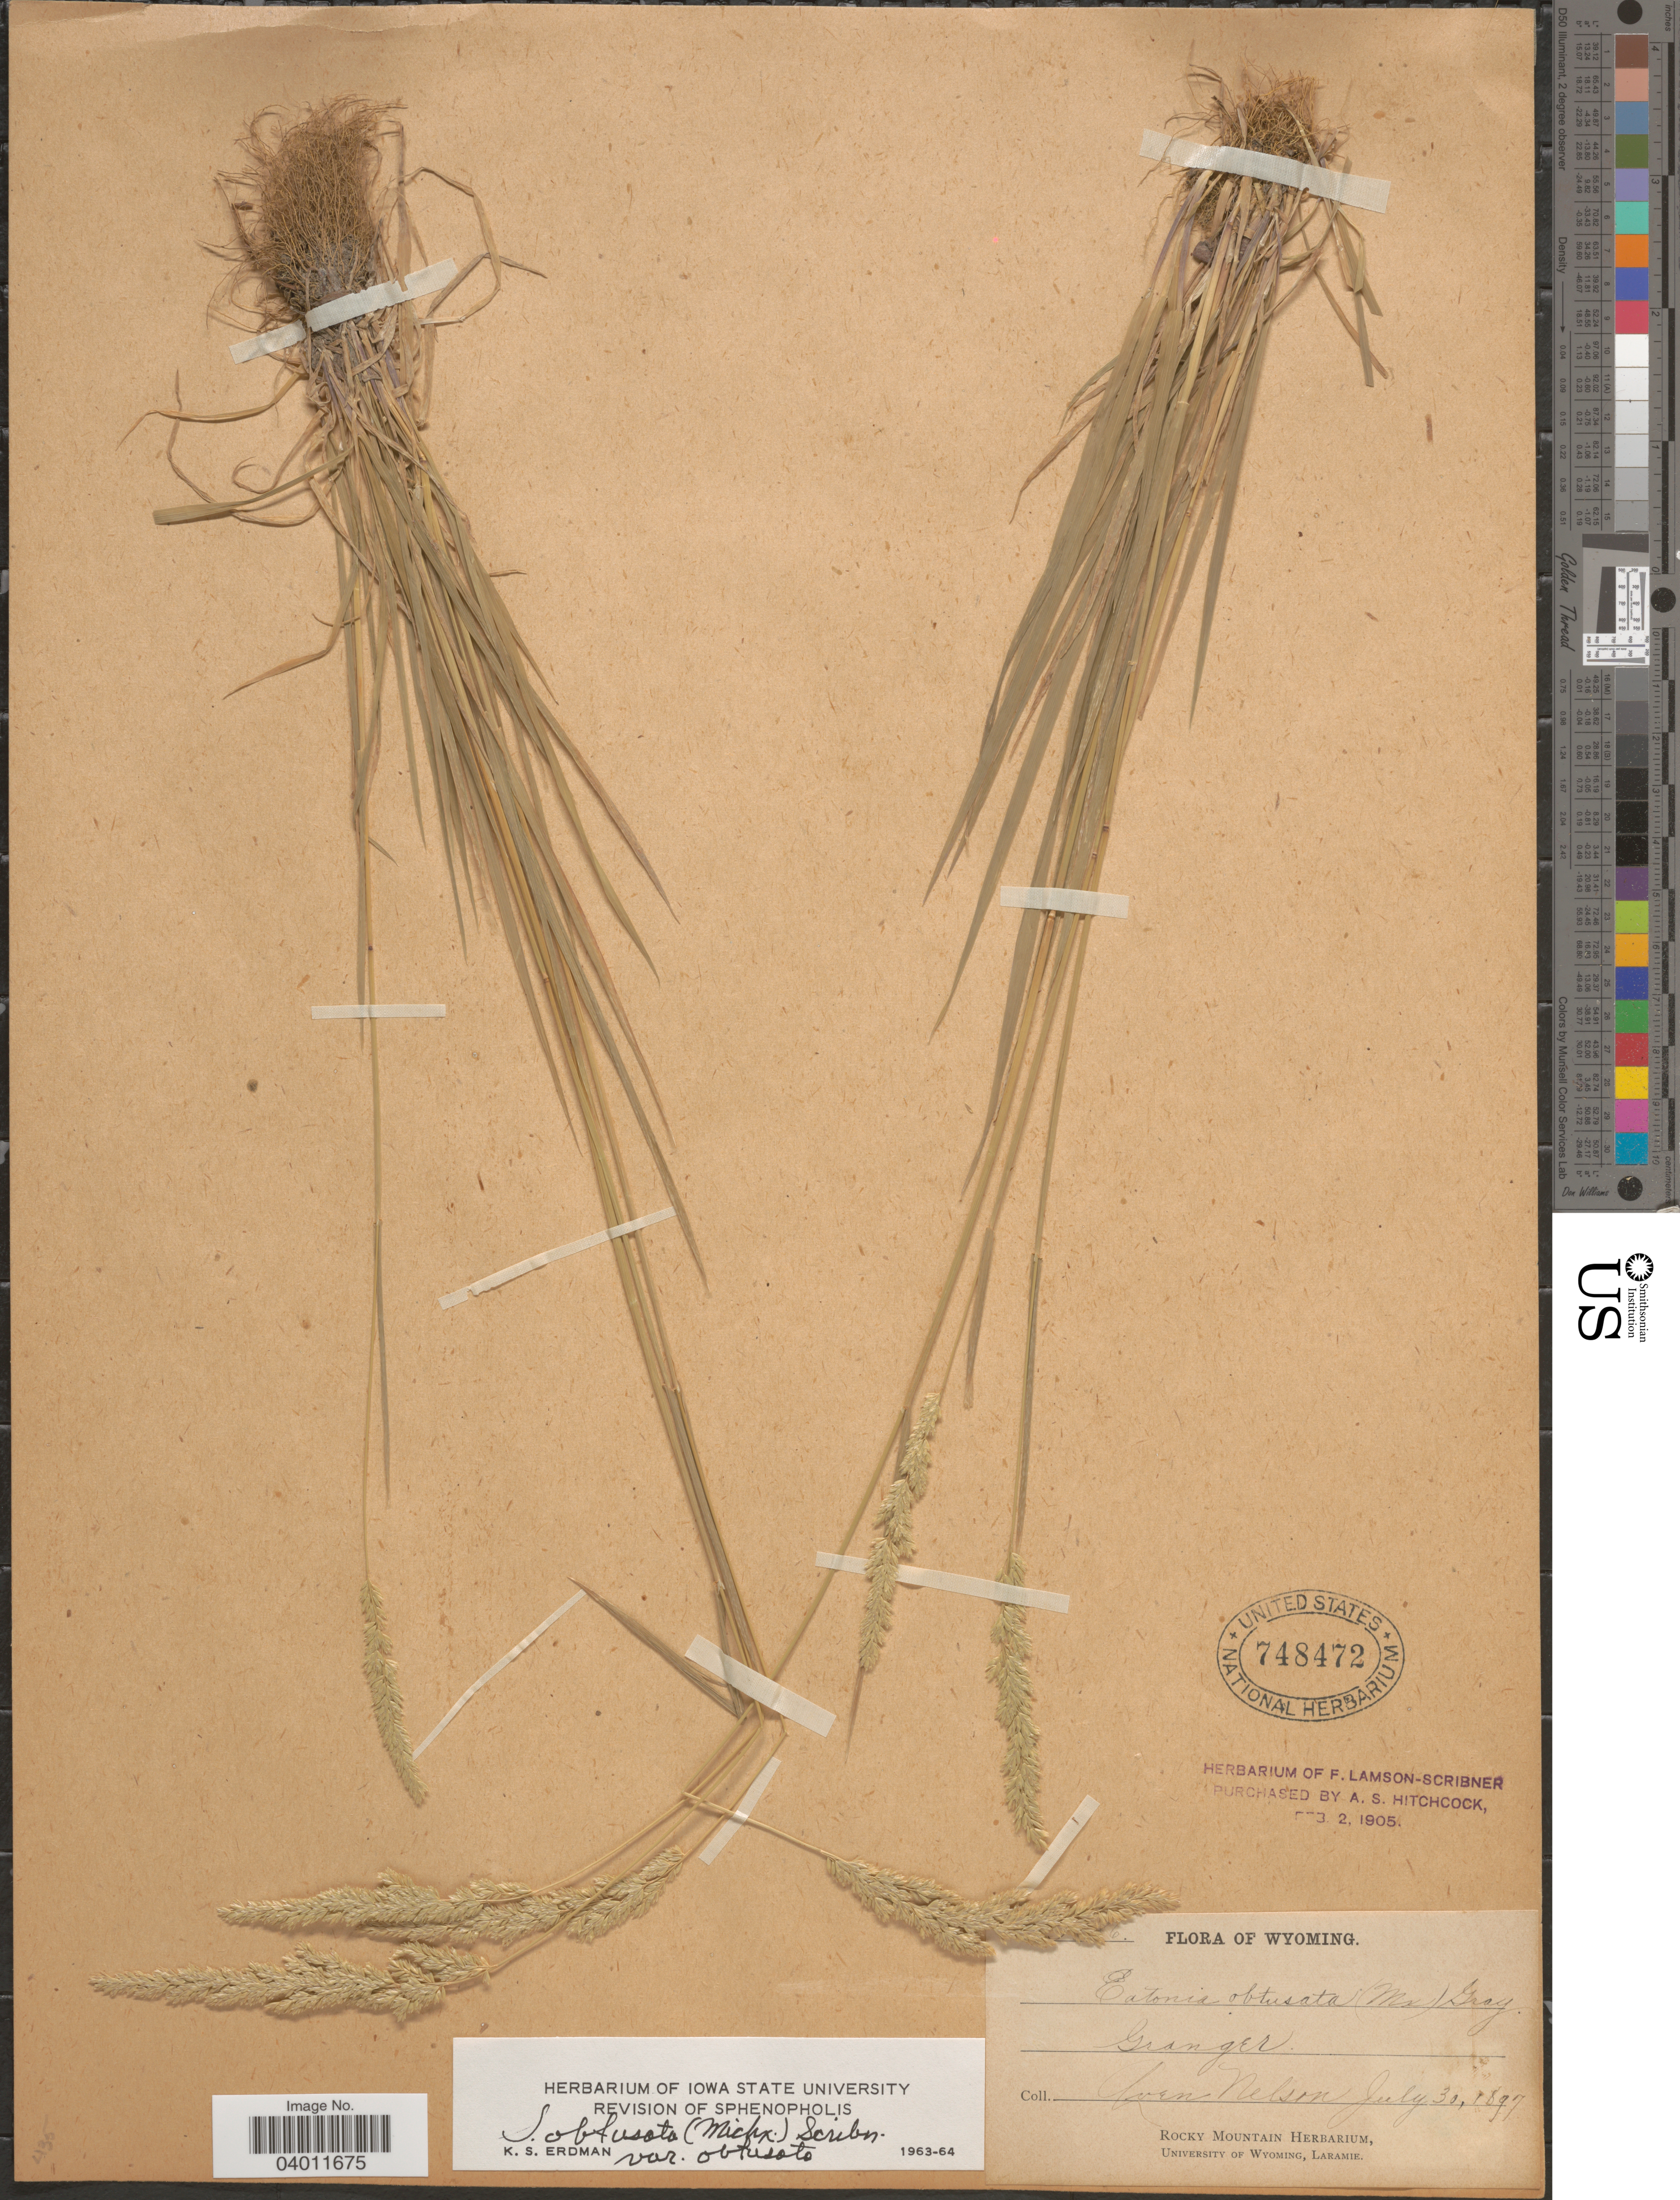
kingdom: Plantae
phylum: Tracheophyta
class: Liliopsida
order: Poales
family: Poaceae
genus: Sphenopholis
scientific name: Sphenopholis obtusata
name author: (Michx.) Scribn.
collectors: A. Nelson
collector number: !6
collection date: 1897-07-30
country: United States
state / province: Wyoming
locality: Granger.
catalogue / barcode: US 748472